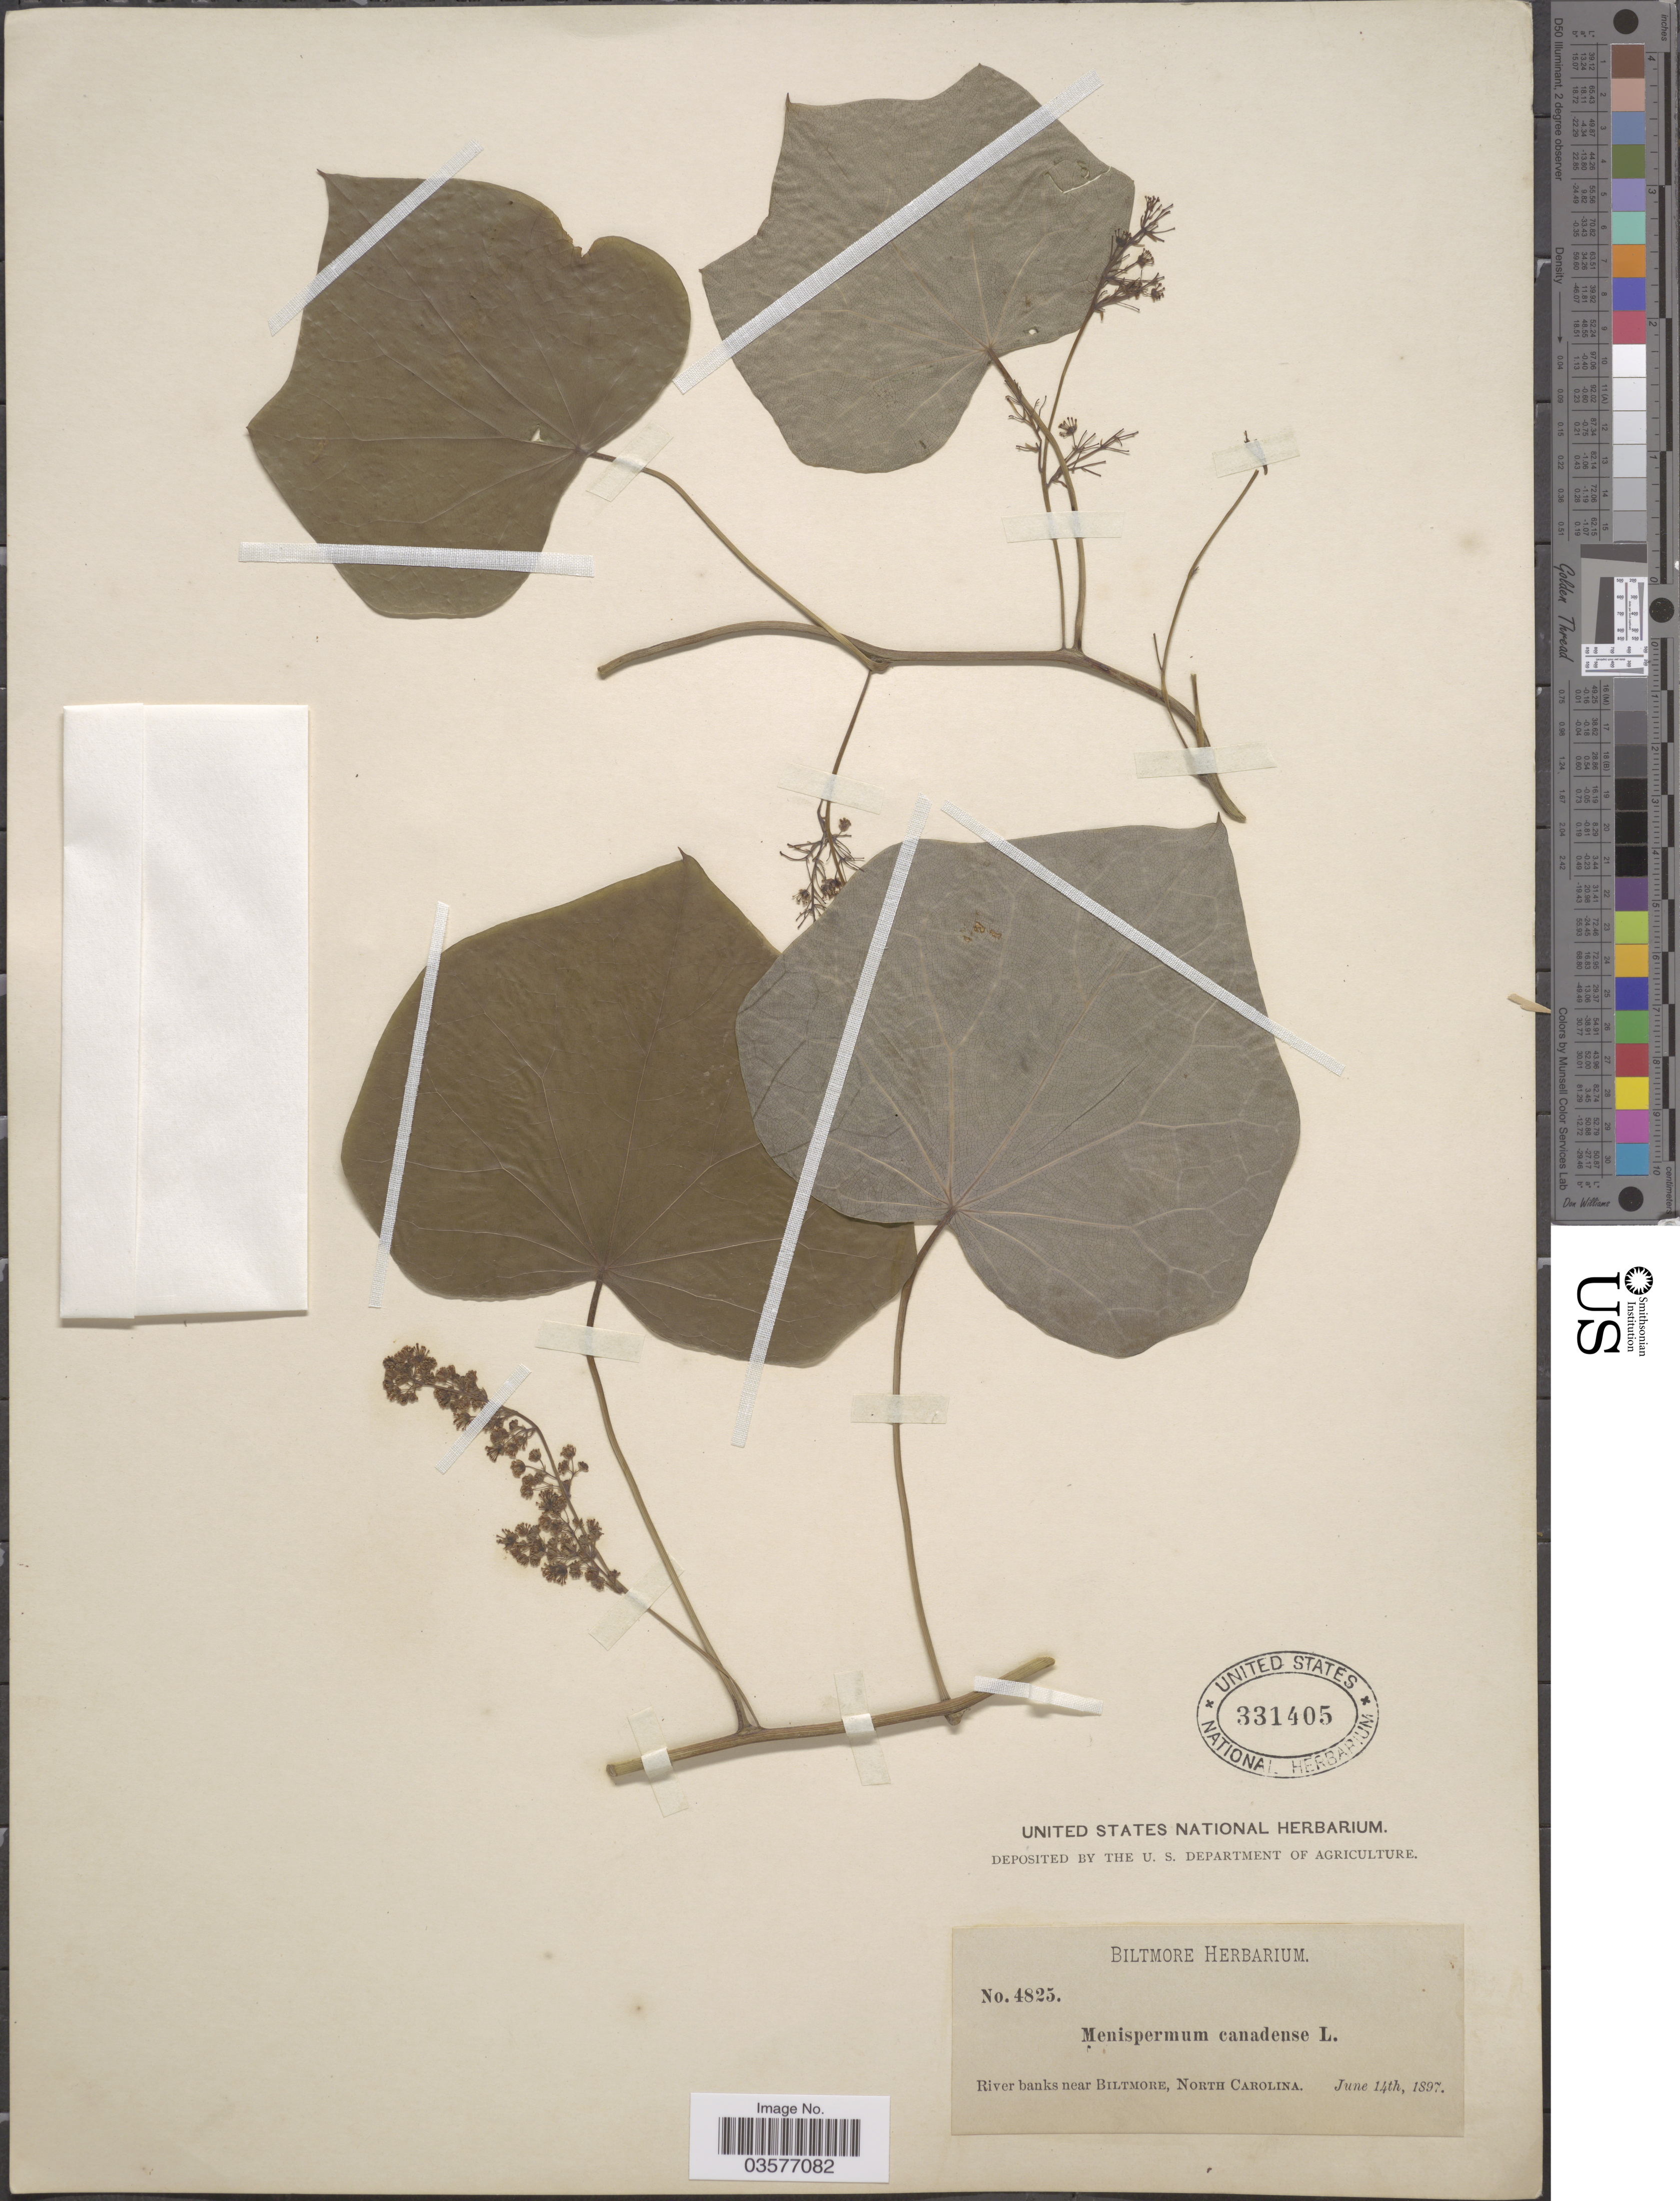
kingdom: Plantae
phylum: Tracheophyta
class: Magnoliopsida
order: Ranunculales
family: Menispermaceae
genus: Menispermum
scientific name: Menispermum canadense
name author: L.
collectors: ex herb. Biltmore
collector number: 4825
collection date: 1897-06-14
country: United States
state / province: North Carolina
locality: River banks near Biltmore.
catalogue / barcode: US 331405